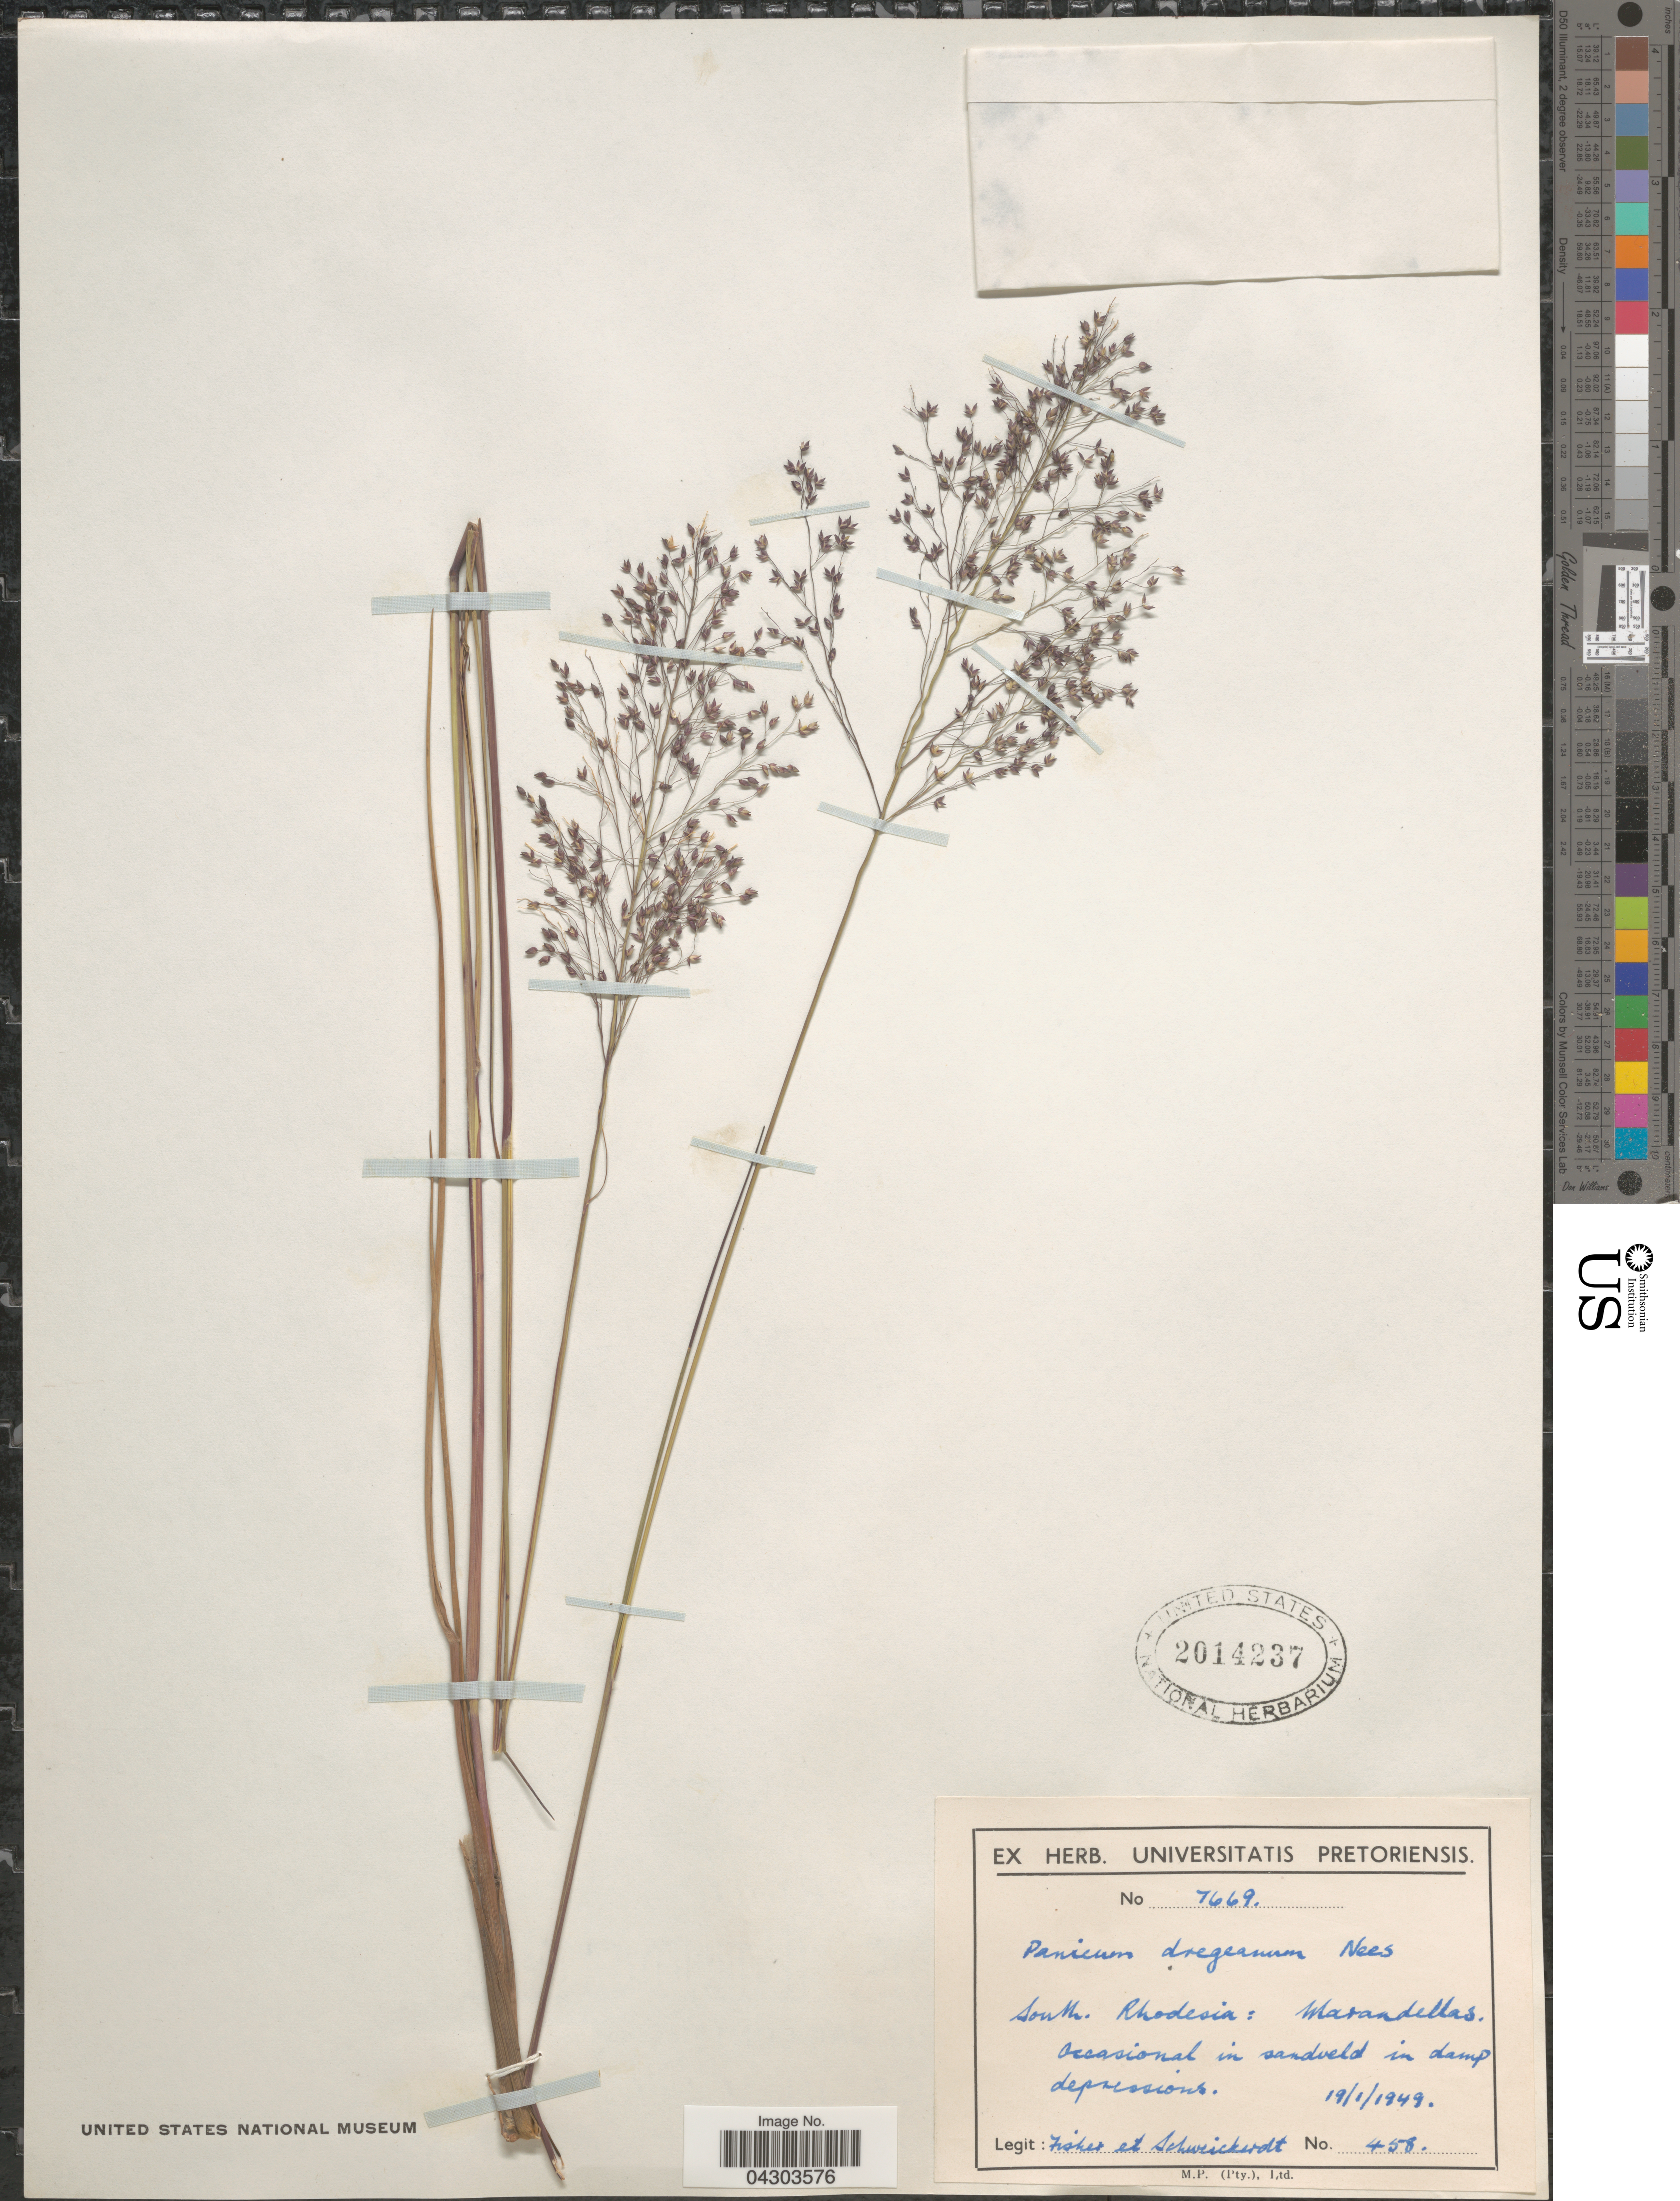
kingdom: Plantae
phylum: Tracheophyta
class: Liliopsida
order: Poales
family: Poaceae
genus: Panicum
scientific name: Panicum dregeanum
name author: Nees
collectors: -- Fisher & -. Schweickerdt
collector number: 458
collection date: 1949-01-19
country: Zimbabwe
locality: South. Rhodesia: Marandellas. Occasional in sandveld in damp depressions.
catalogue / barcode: US 2014237